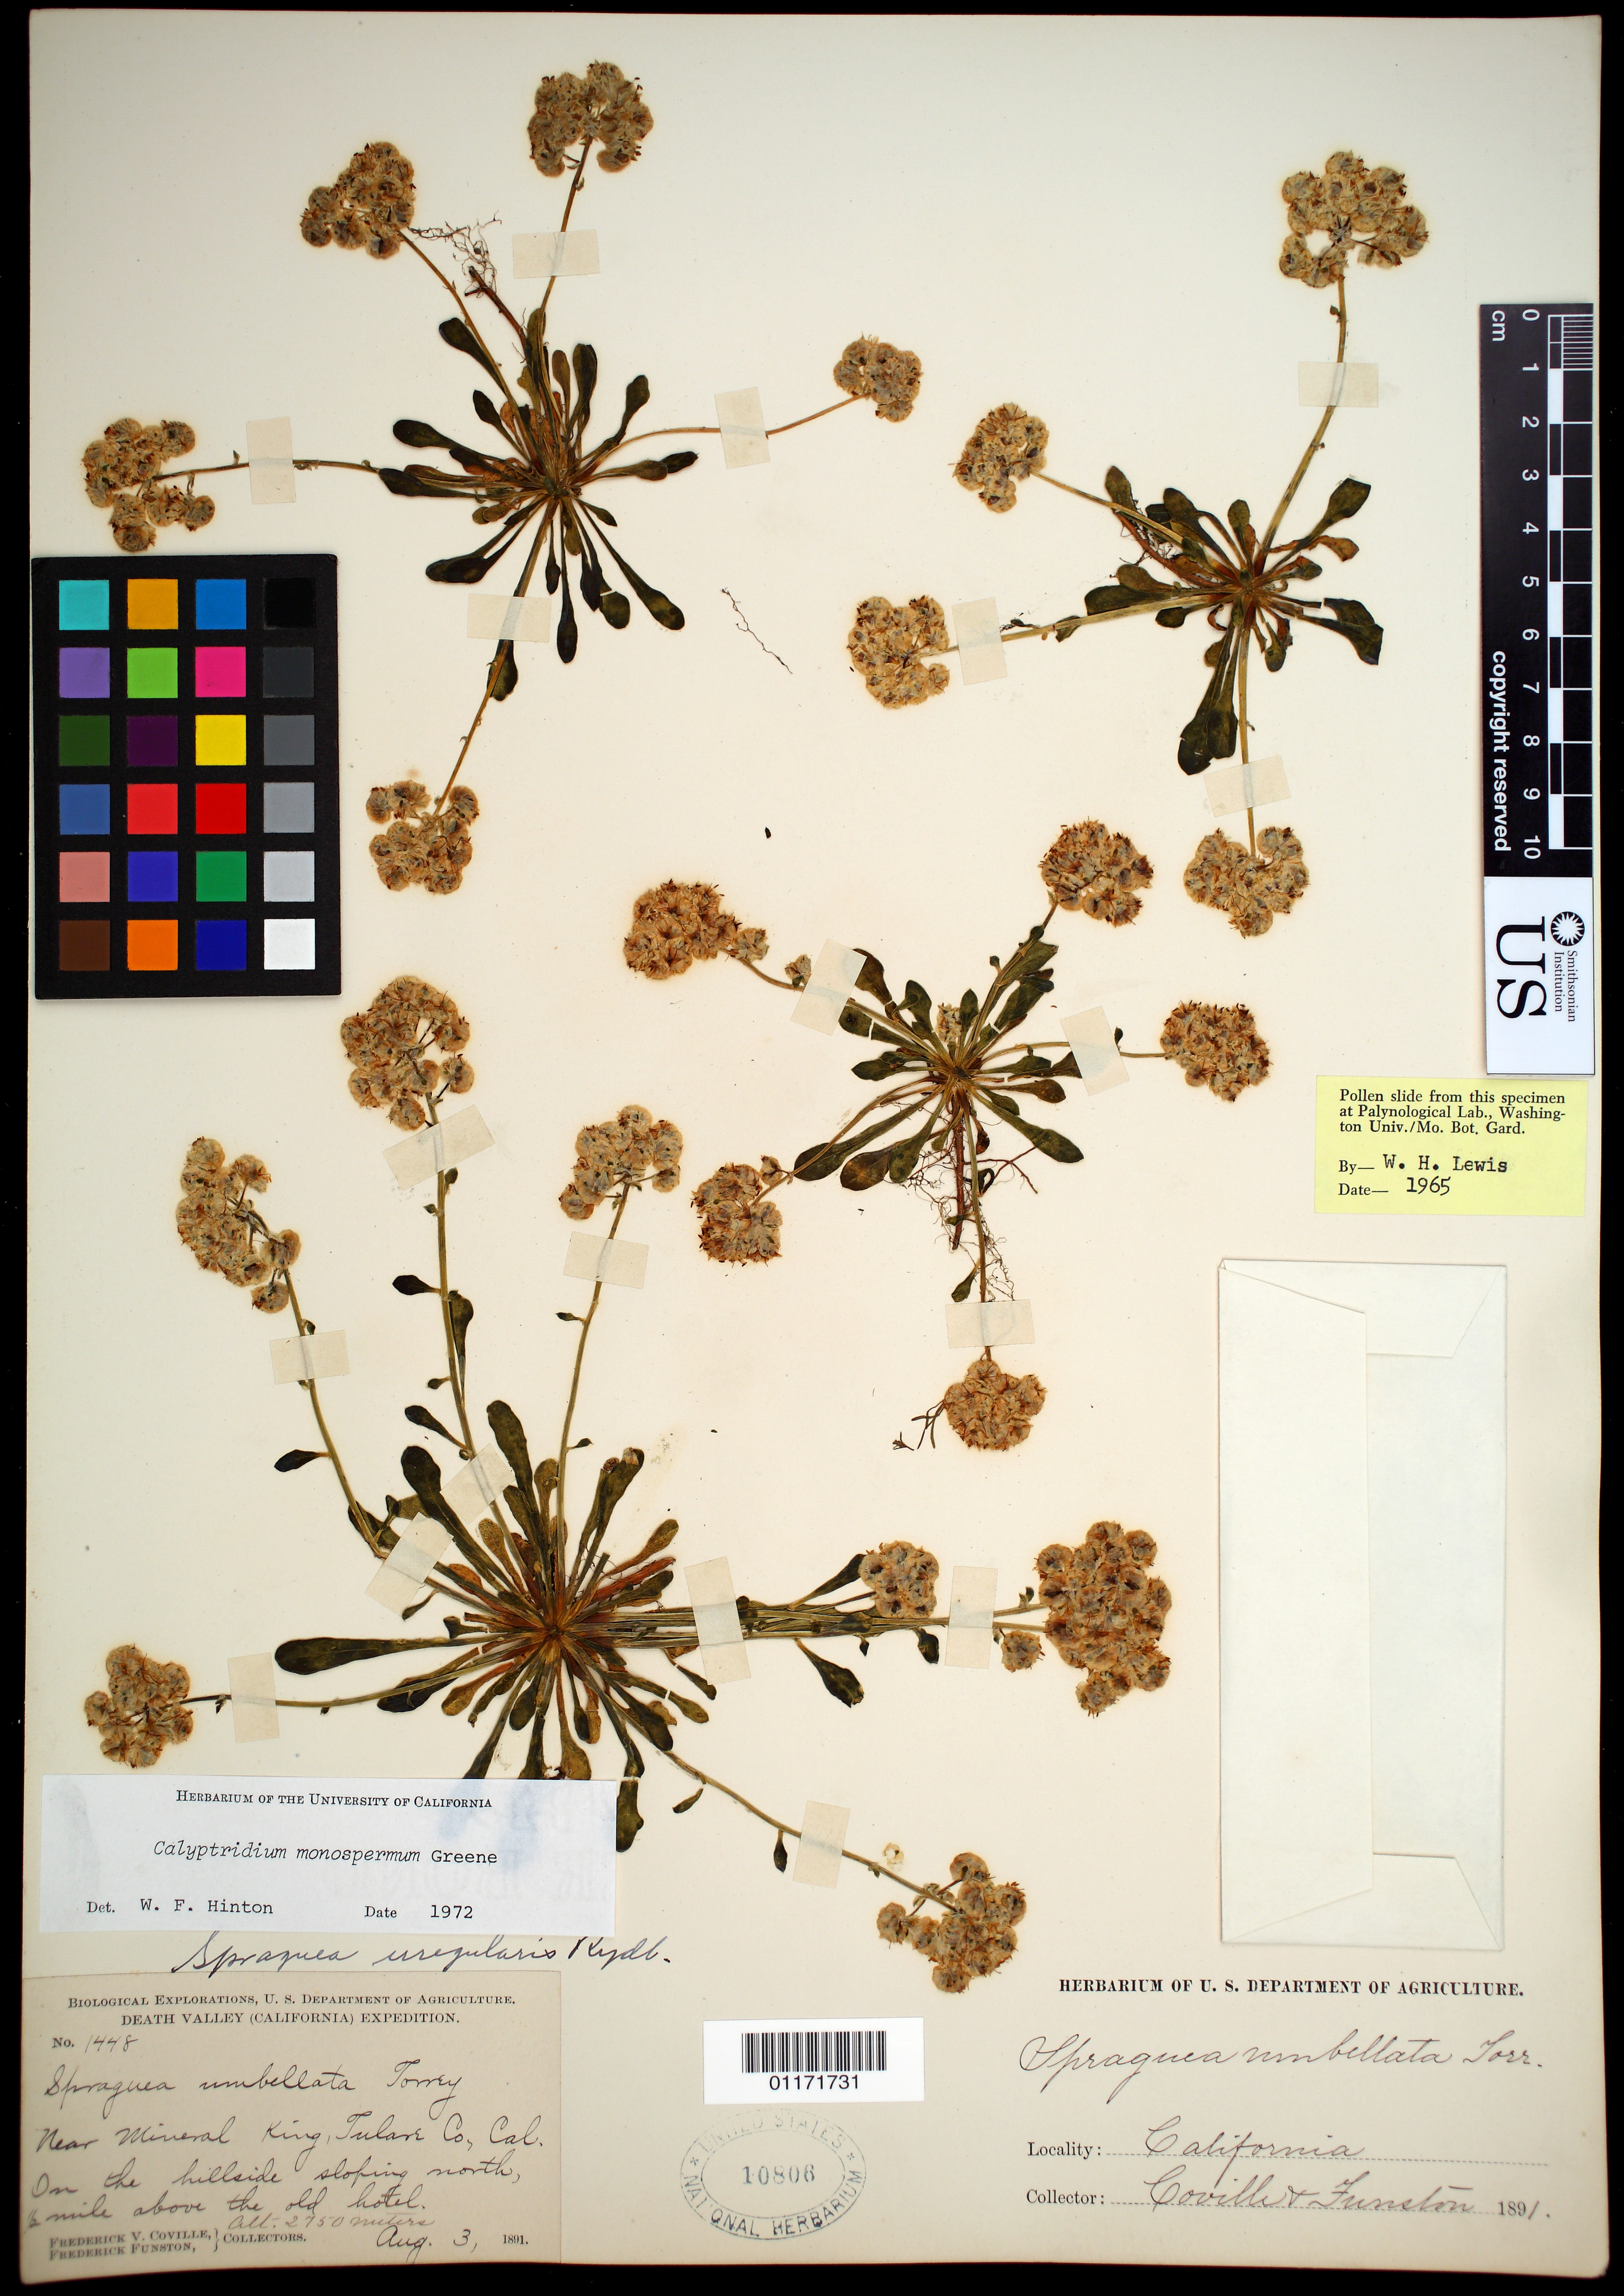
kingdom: Plantae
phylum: Tracheophyta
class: Magnoliopsida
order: Caryophyllales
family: Montiaceae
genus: Calyptridium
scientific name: Calyptridium monospermum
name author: Greene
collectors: F. V. Coville & F. Funston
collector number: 1448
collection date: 1891-08-03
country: United States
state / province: California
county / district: Tulare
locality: Near Mineral King, on the hillside sloping north, 1/2 mile above the old hotel.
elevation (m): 2750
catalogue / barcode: US 10806